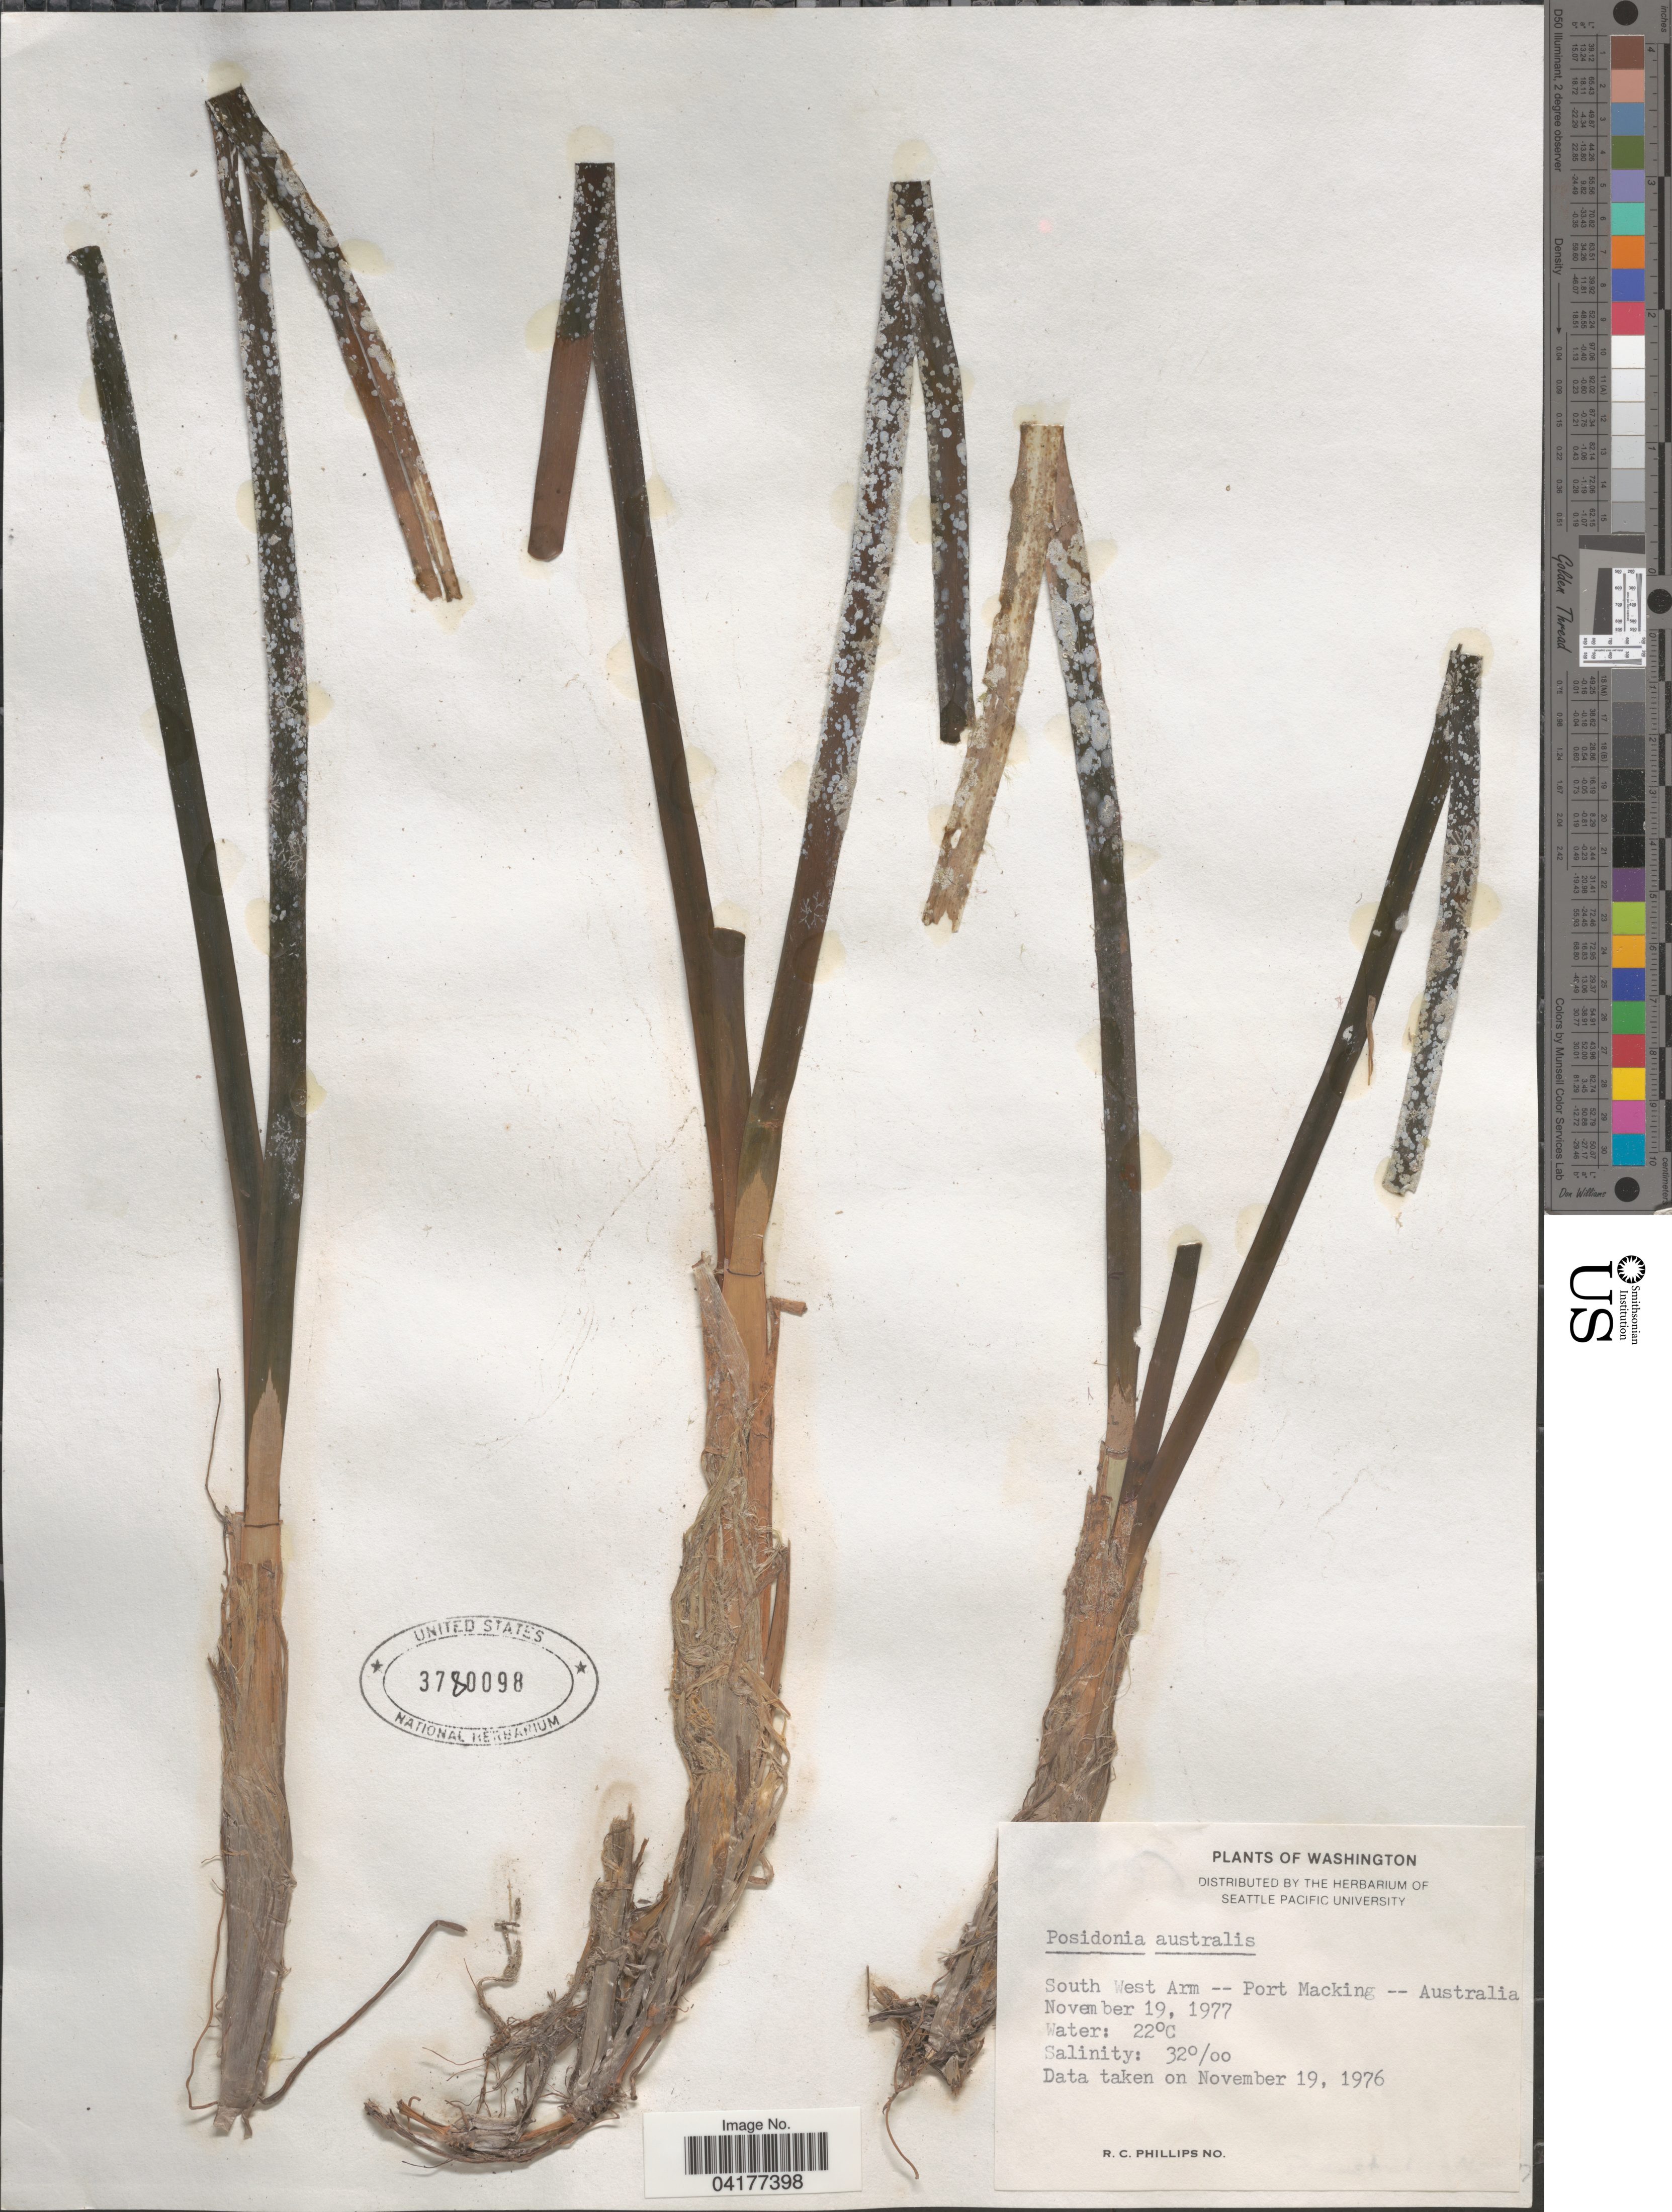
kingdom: Plantae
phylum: Tracheophyta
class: Liliopsida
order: Alismatales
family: Posidoniaceae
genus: Posidonia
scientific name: Posidonia australis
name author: Hook. f.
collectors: R. C. Phillips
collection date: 1977-11-19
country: Australia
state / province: New South Wales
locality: South West Arm -- Port Macking [= Port Hacking].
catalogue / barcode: US 3780098